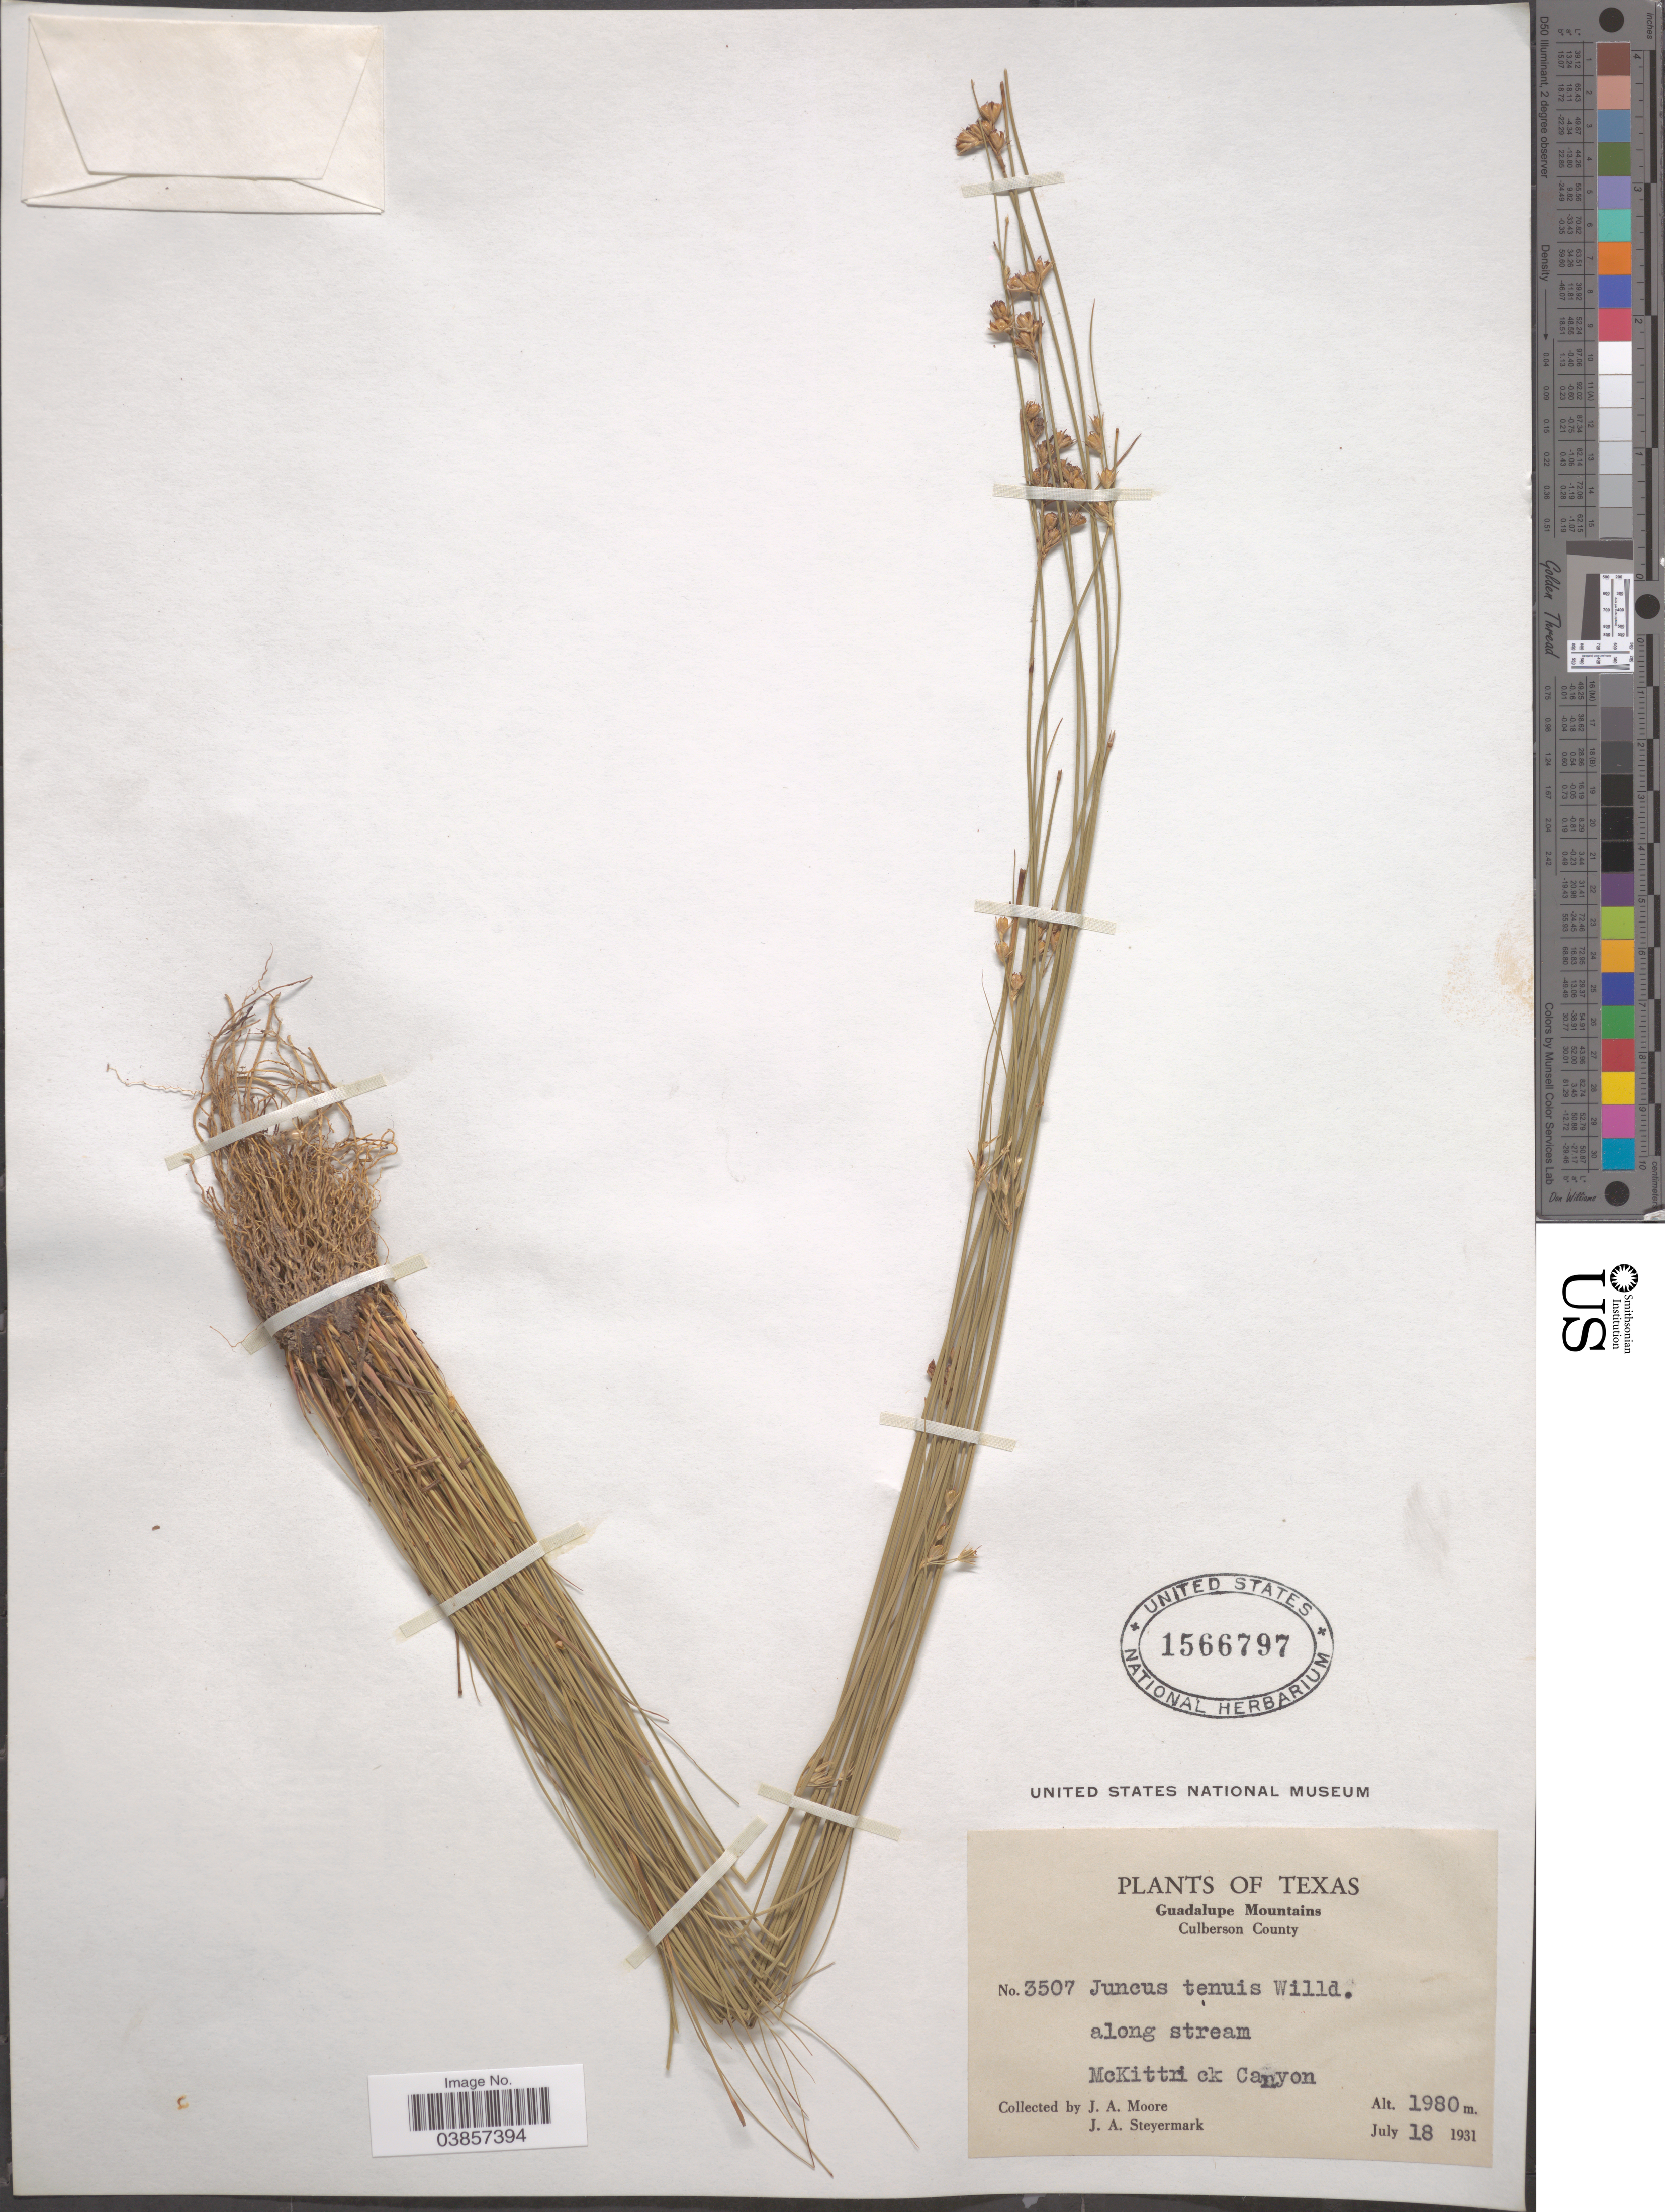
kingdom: Plantae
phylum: Tracheophyta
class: Liliopsida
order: Poales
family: Juncaceae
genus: Juncus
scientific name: Juncus tenuis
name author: Willd.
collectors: J. A. Moore & J. Steyermark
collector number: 3507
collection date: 1931-07-18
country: United States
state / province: Texas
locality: Guadalupe Mountains, Culberson County. Along stream McKittri ck Canyon.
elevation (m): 1980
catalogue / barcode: US 1566797